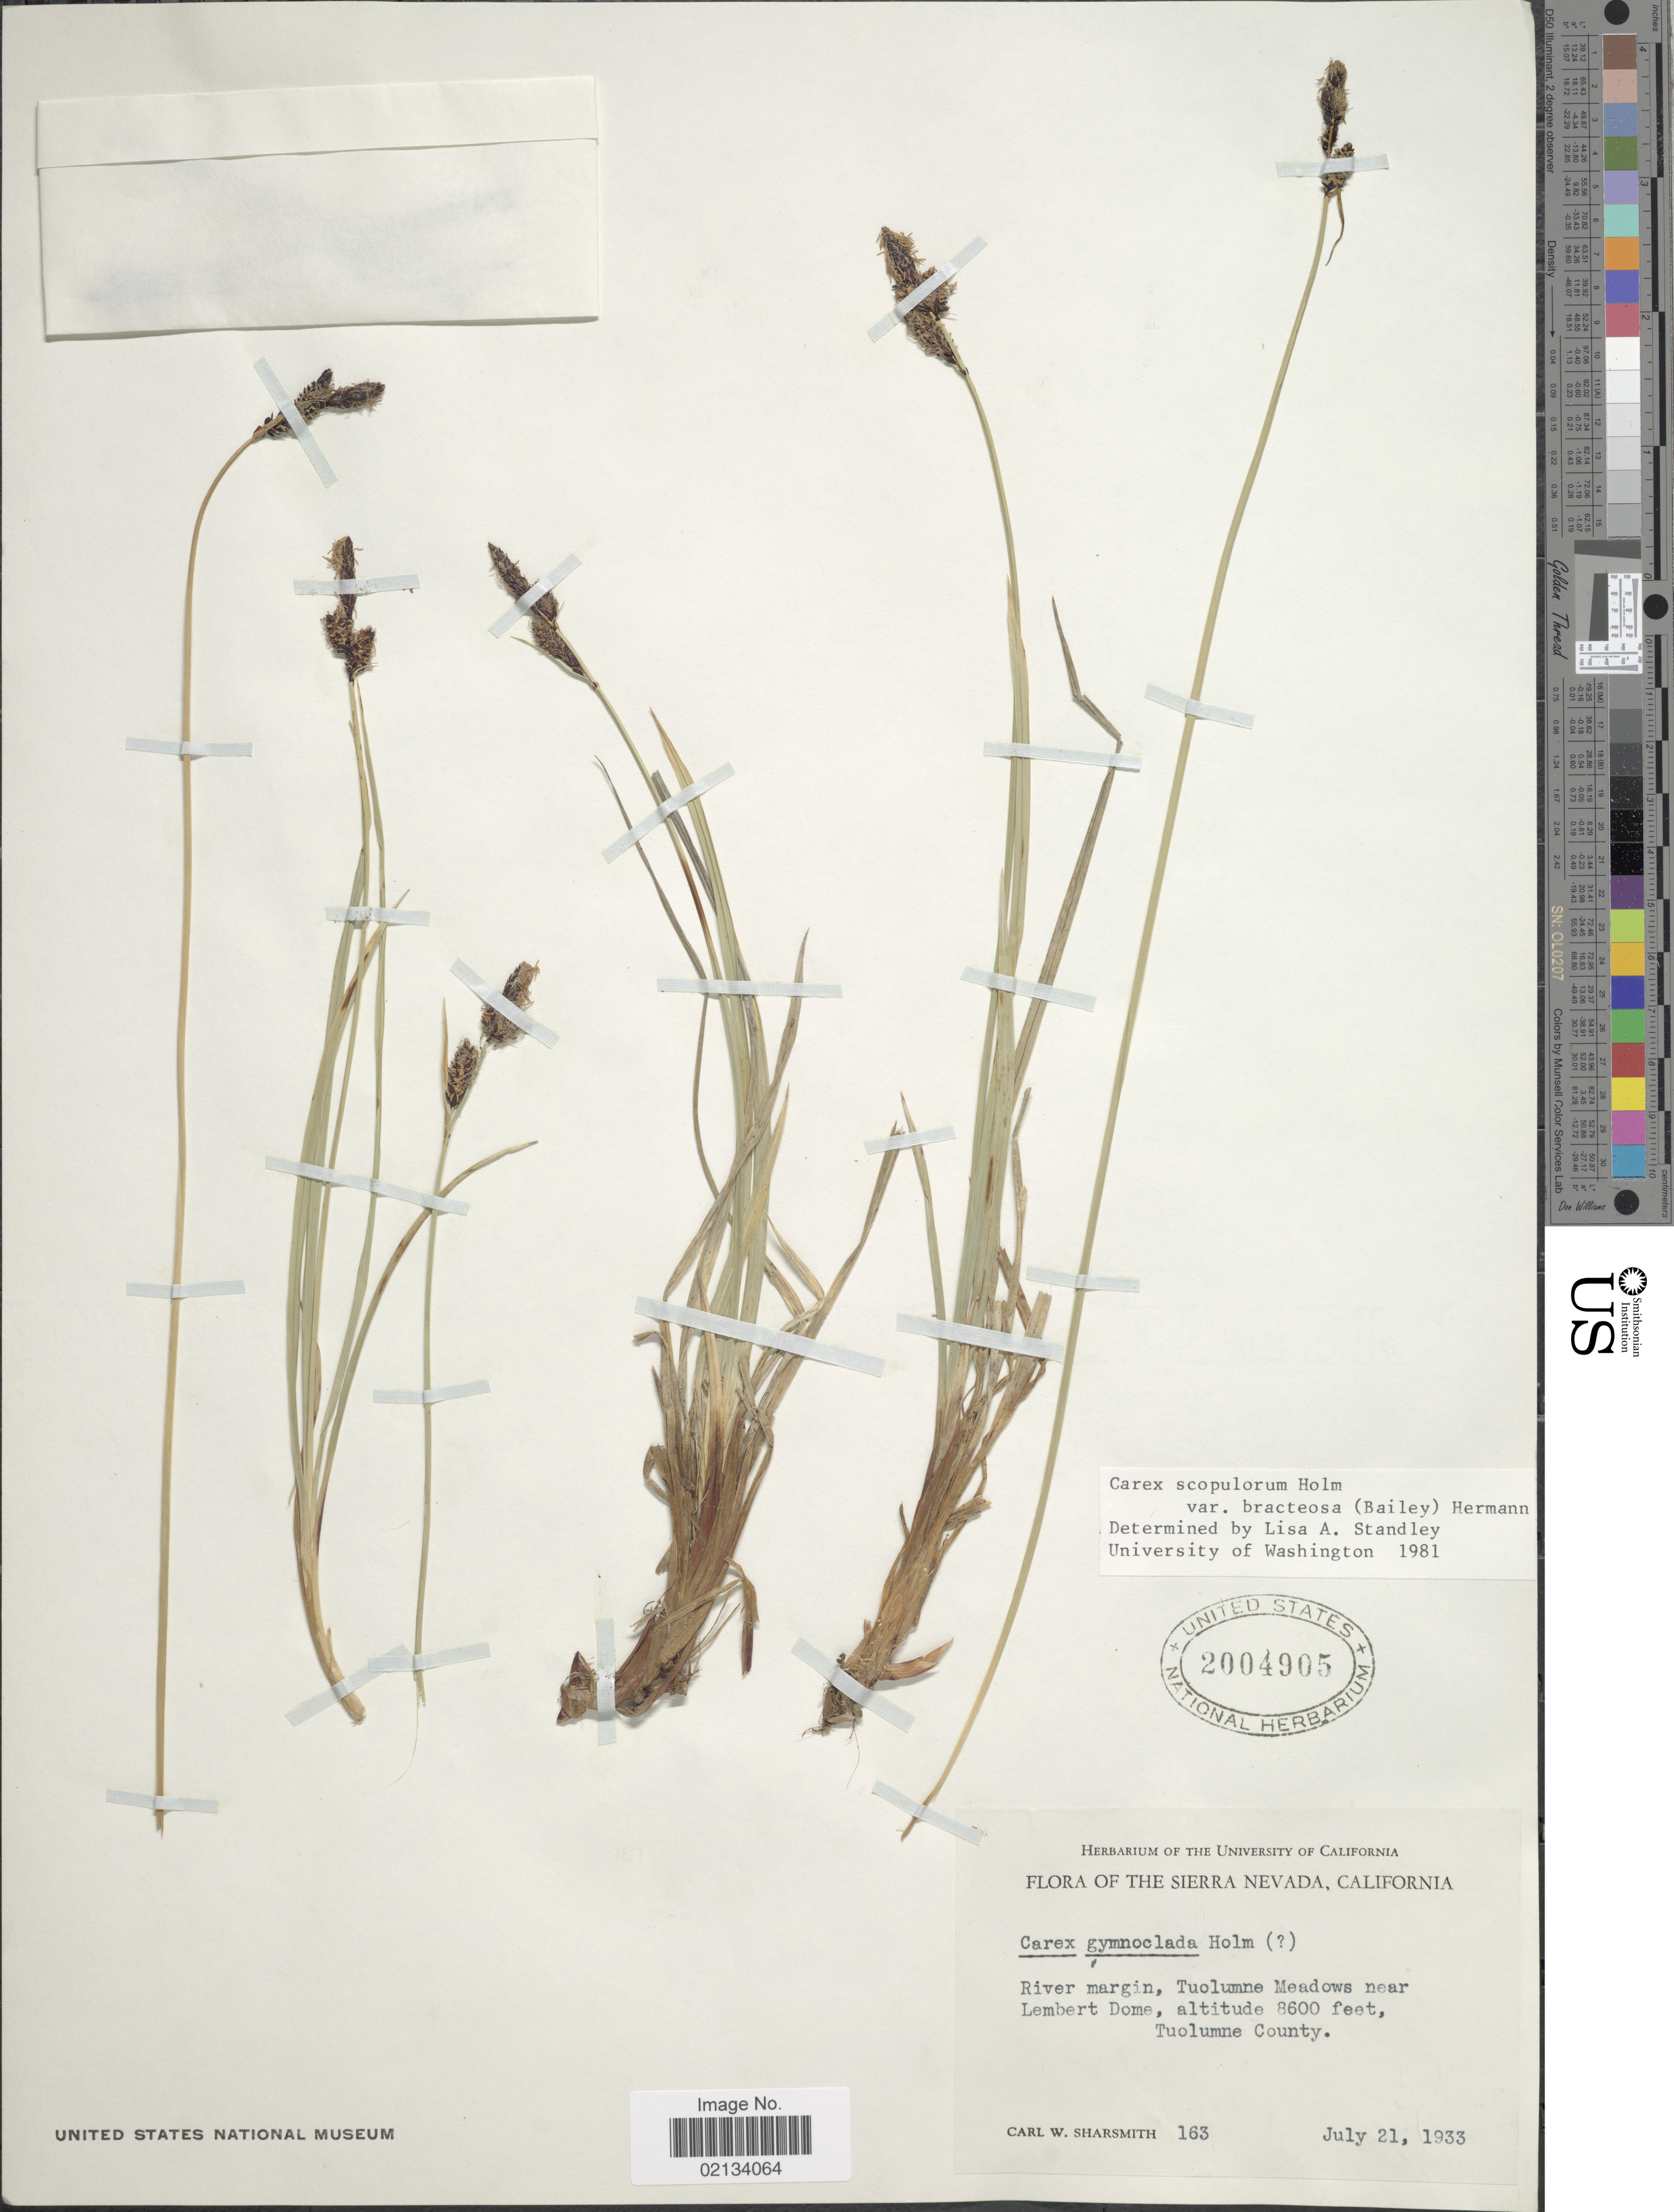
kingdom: Plantae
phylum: Tracheophyta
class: Liliopsida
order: Poales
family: Cyperaceae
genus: Carex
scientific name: Carex scopulorum var. bracteosa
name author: (L.H. Bailey) F.J. Herm.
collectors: C. Sharsmith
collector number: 163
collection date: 1933-07-21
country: United States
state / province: California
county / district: Tuolumne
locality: The Sierra Nevada, River margin, Tuolumne Meadows near Lembert Dome, Tuolumne County.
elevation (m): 2621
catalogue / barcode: US 2004905